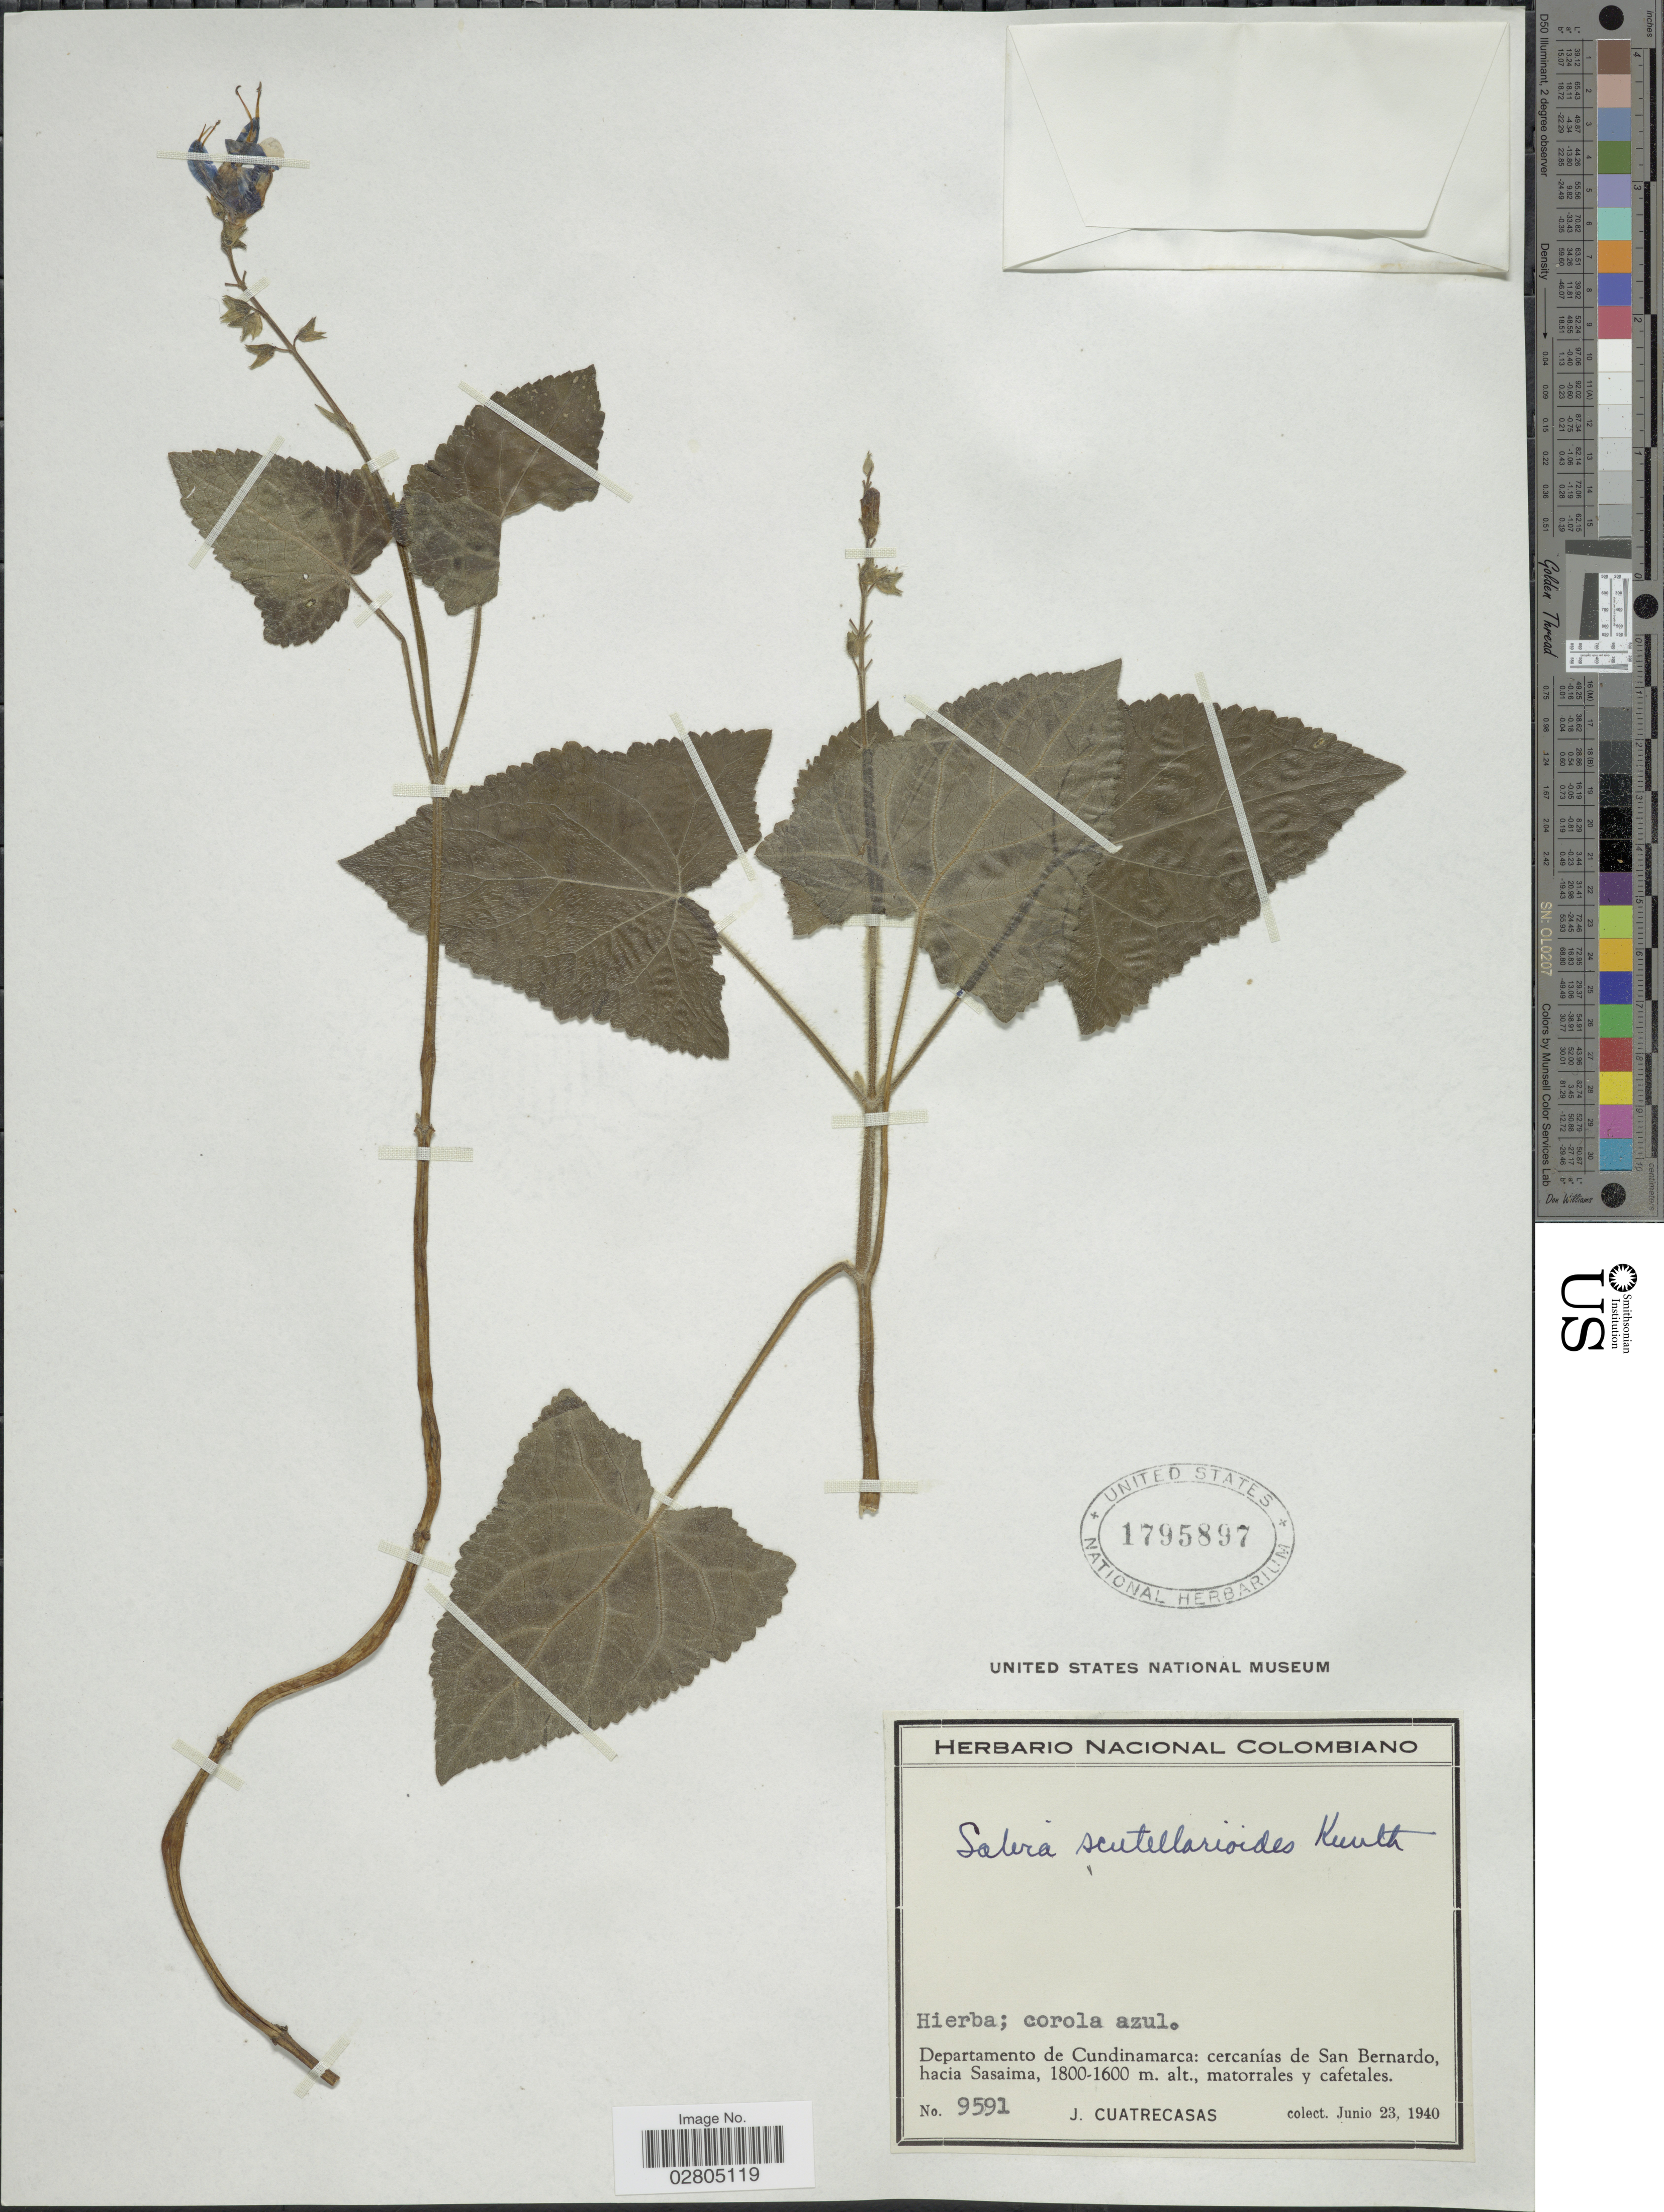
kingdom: Plantae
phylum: Tracheophyta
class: Magnoliopsida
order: Lamiales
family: Lamiaceae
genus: Salvia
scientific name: Salvia scutellarioides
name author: Kunth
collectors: J. Cuatrecasas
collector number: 9591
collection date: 1940-06-23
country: Colombia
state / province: Cundinamarca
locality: Departamento de Cundinamarca, cercanías de San Bernardo, hacia Sasaima.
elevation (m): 1600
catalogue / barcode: US 1795897